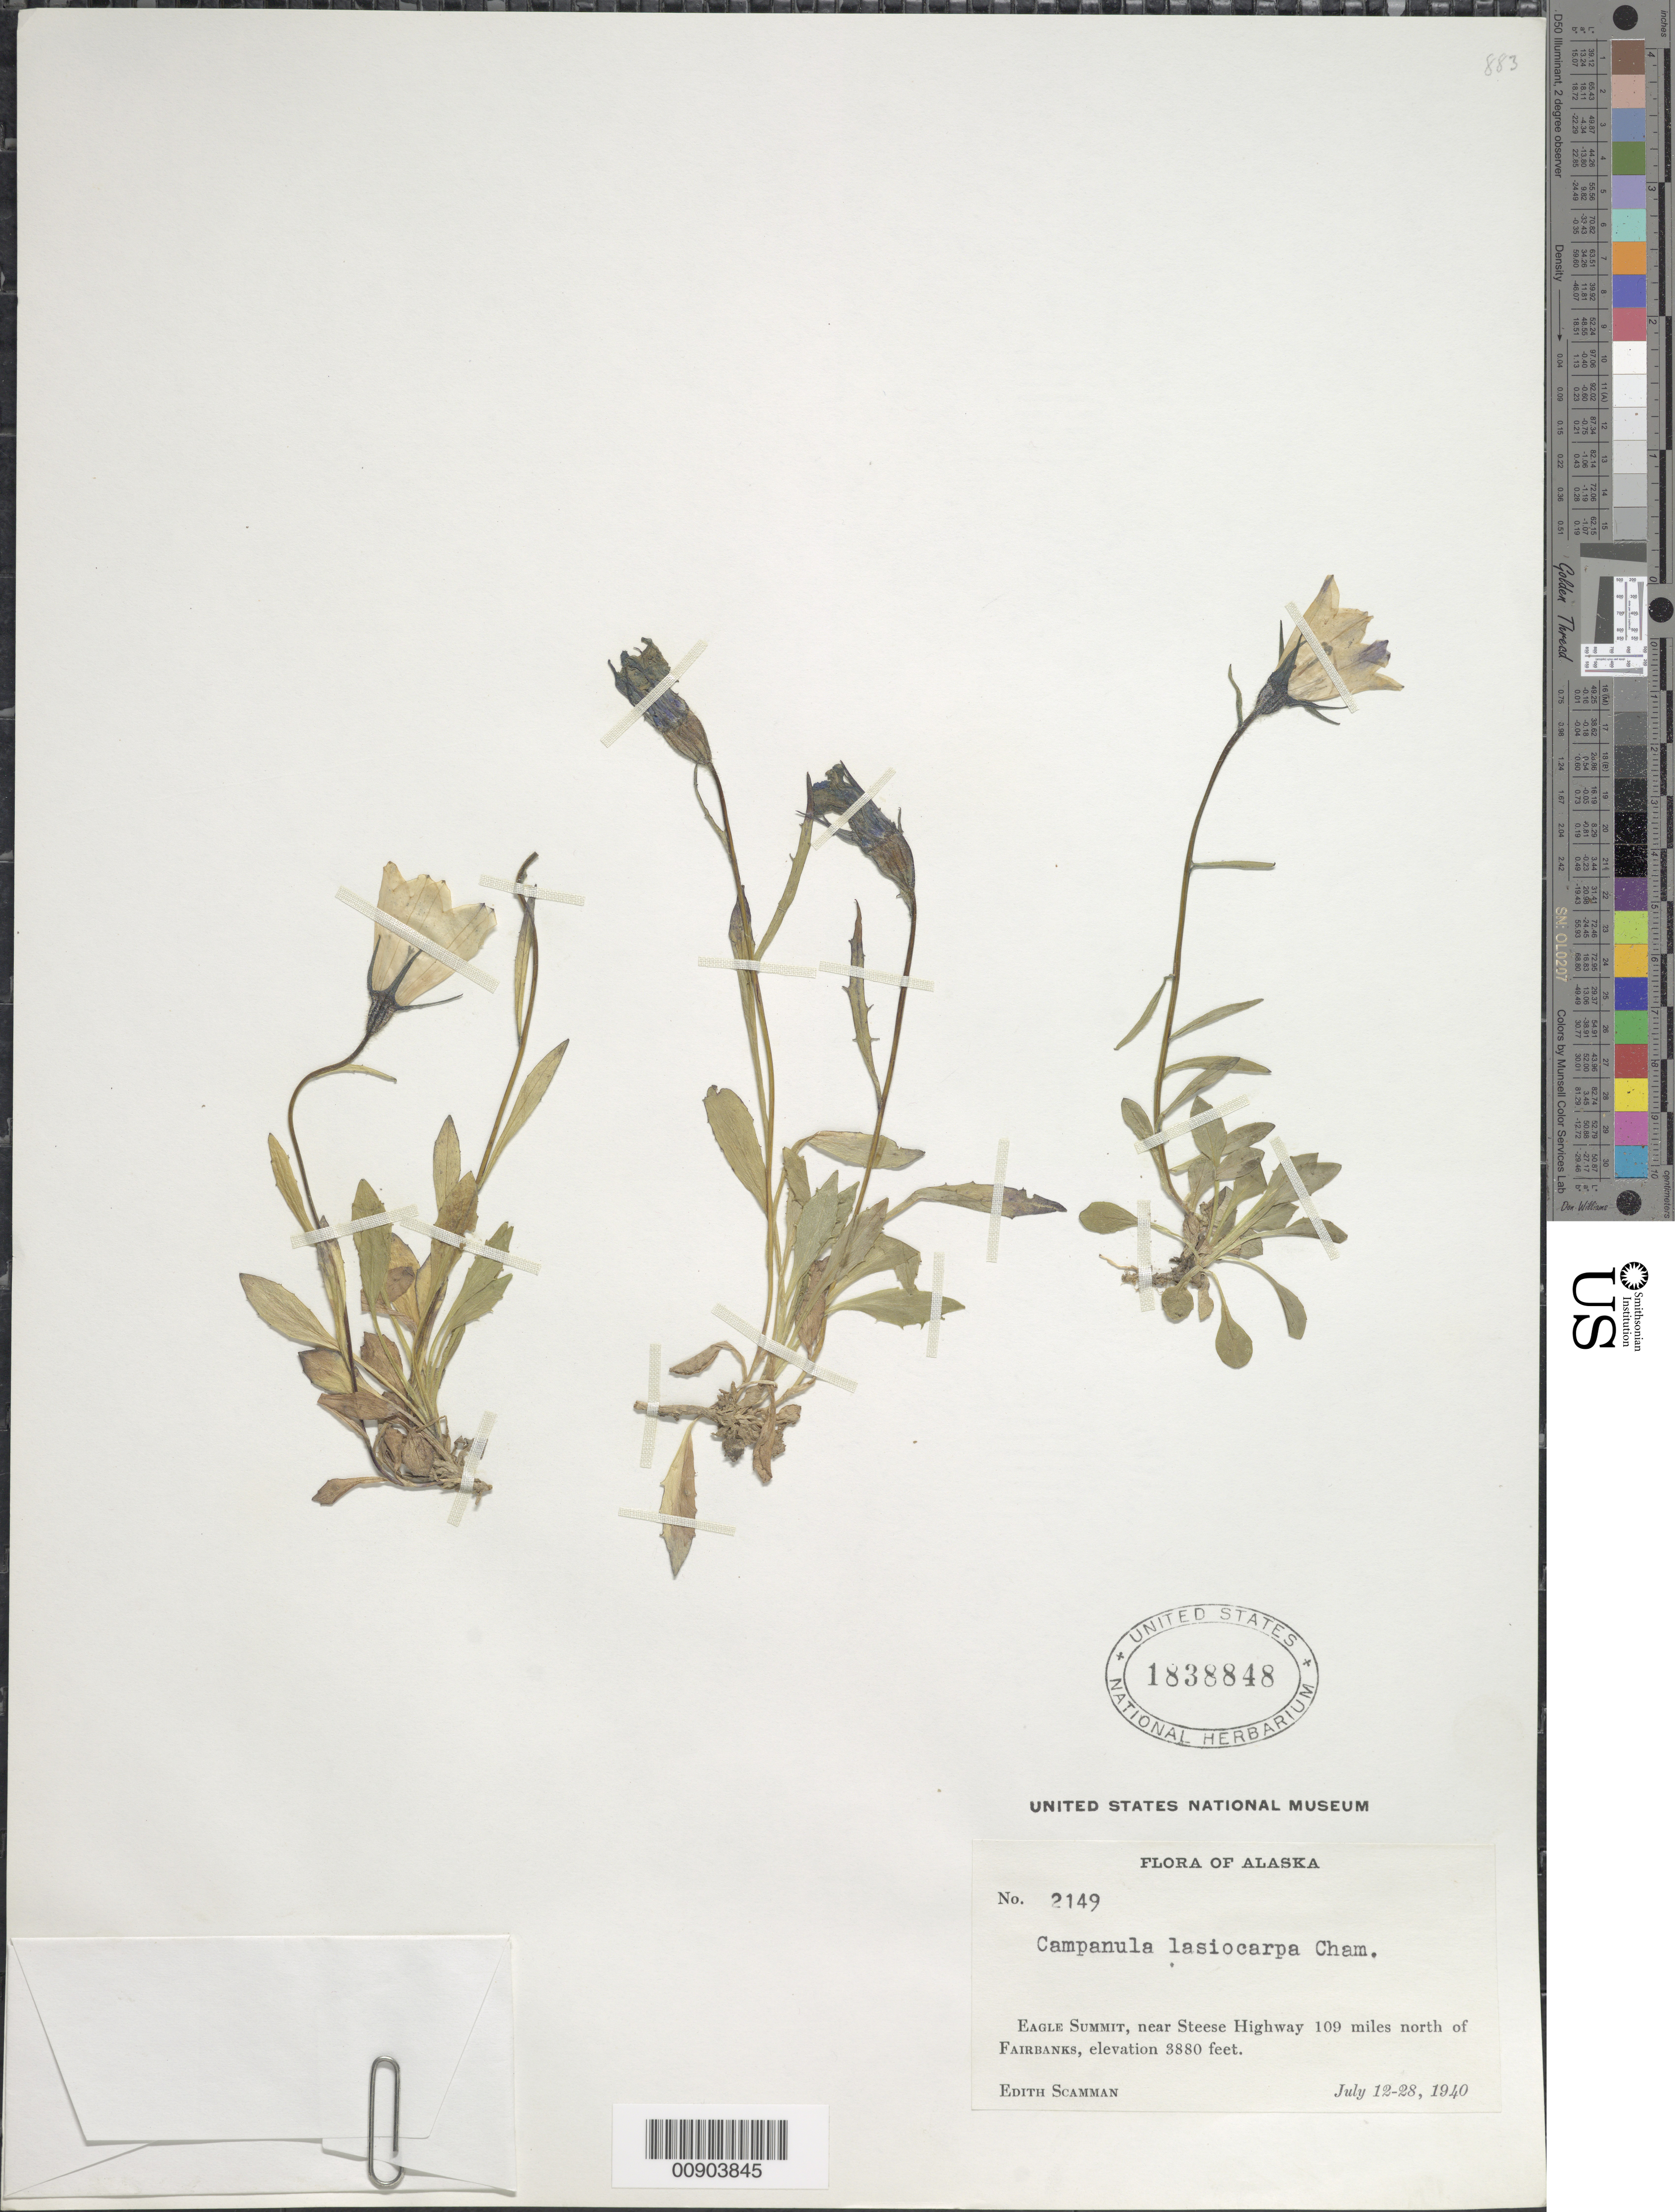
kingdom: Plantae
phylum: Tracheophyta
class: Magnoliopsida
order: Asterales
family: Campanulaceae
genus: Campanula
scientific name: Campanula lasiocarpa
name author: Cham.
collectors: E. Scamman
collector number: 2149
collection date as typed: July 12 - 28, 1940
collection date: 1940-07-12/1940-07-28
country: United States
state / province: Alaska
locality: Eagle Summit, near Steese Highway 109 miles from Fairbanks.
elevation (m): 1183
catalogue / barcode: US 1838848